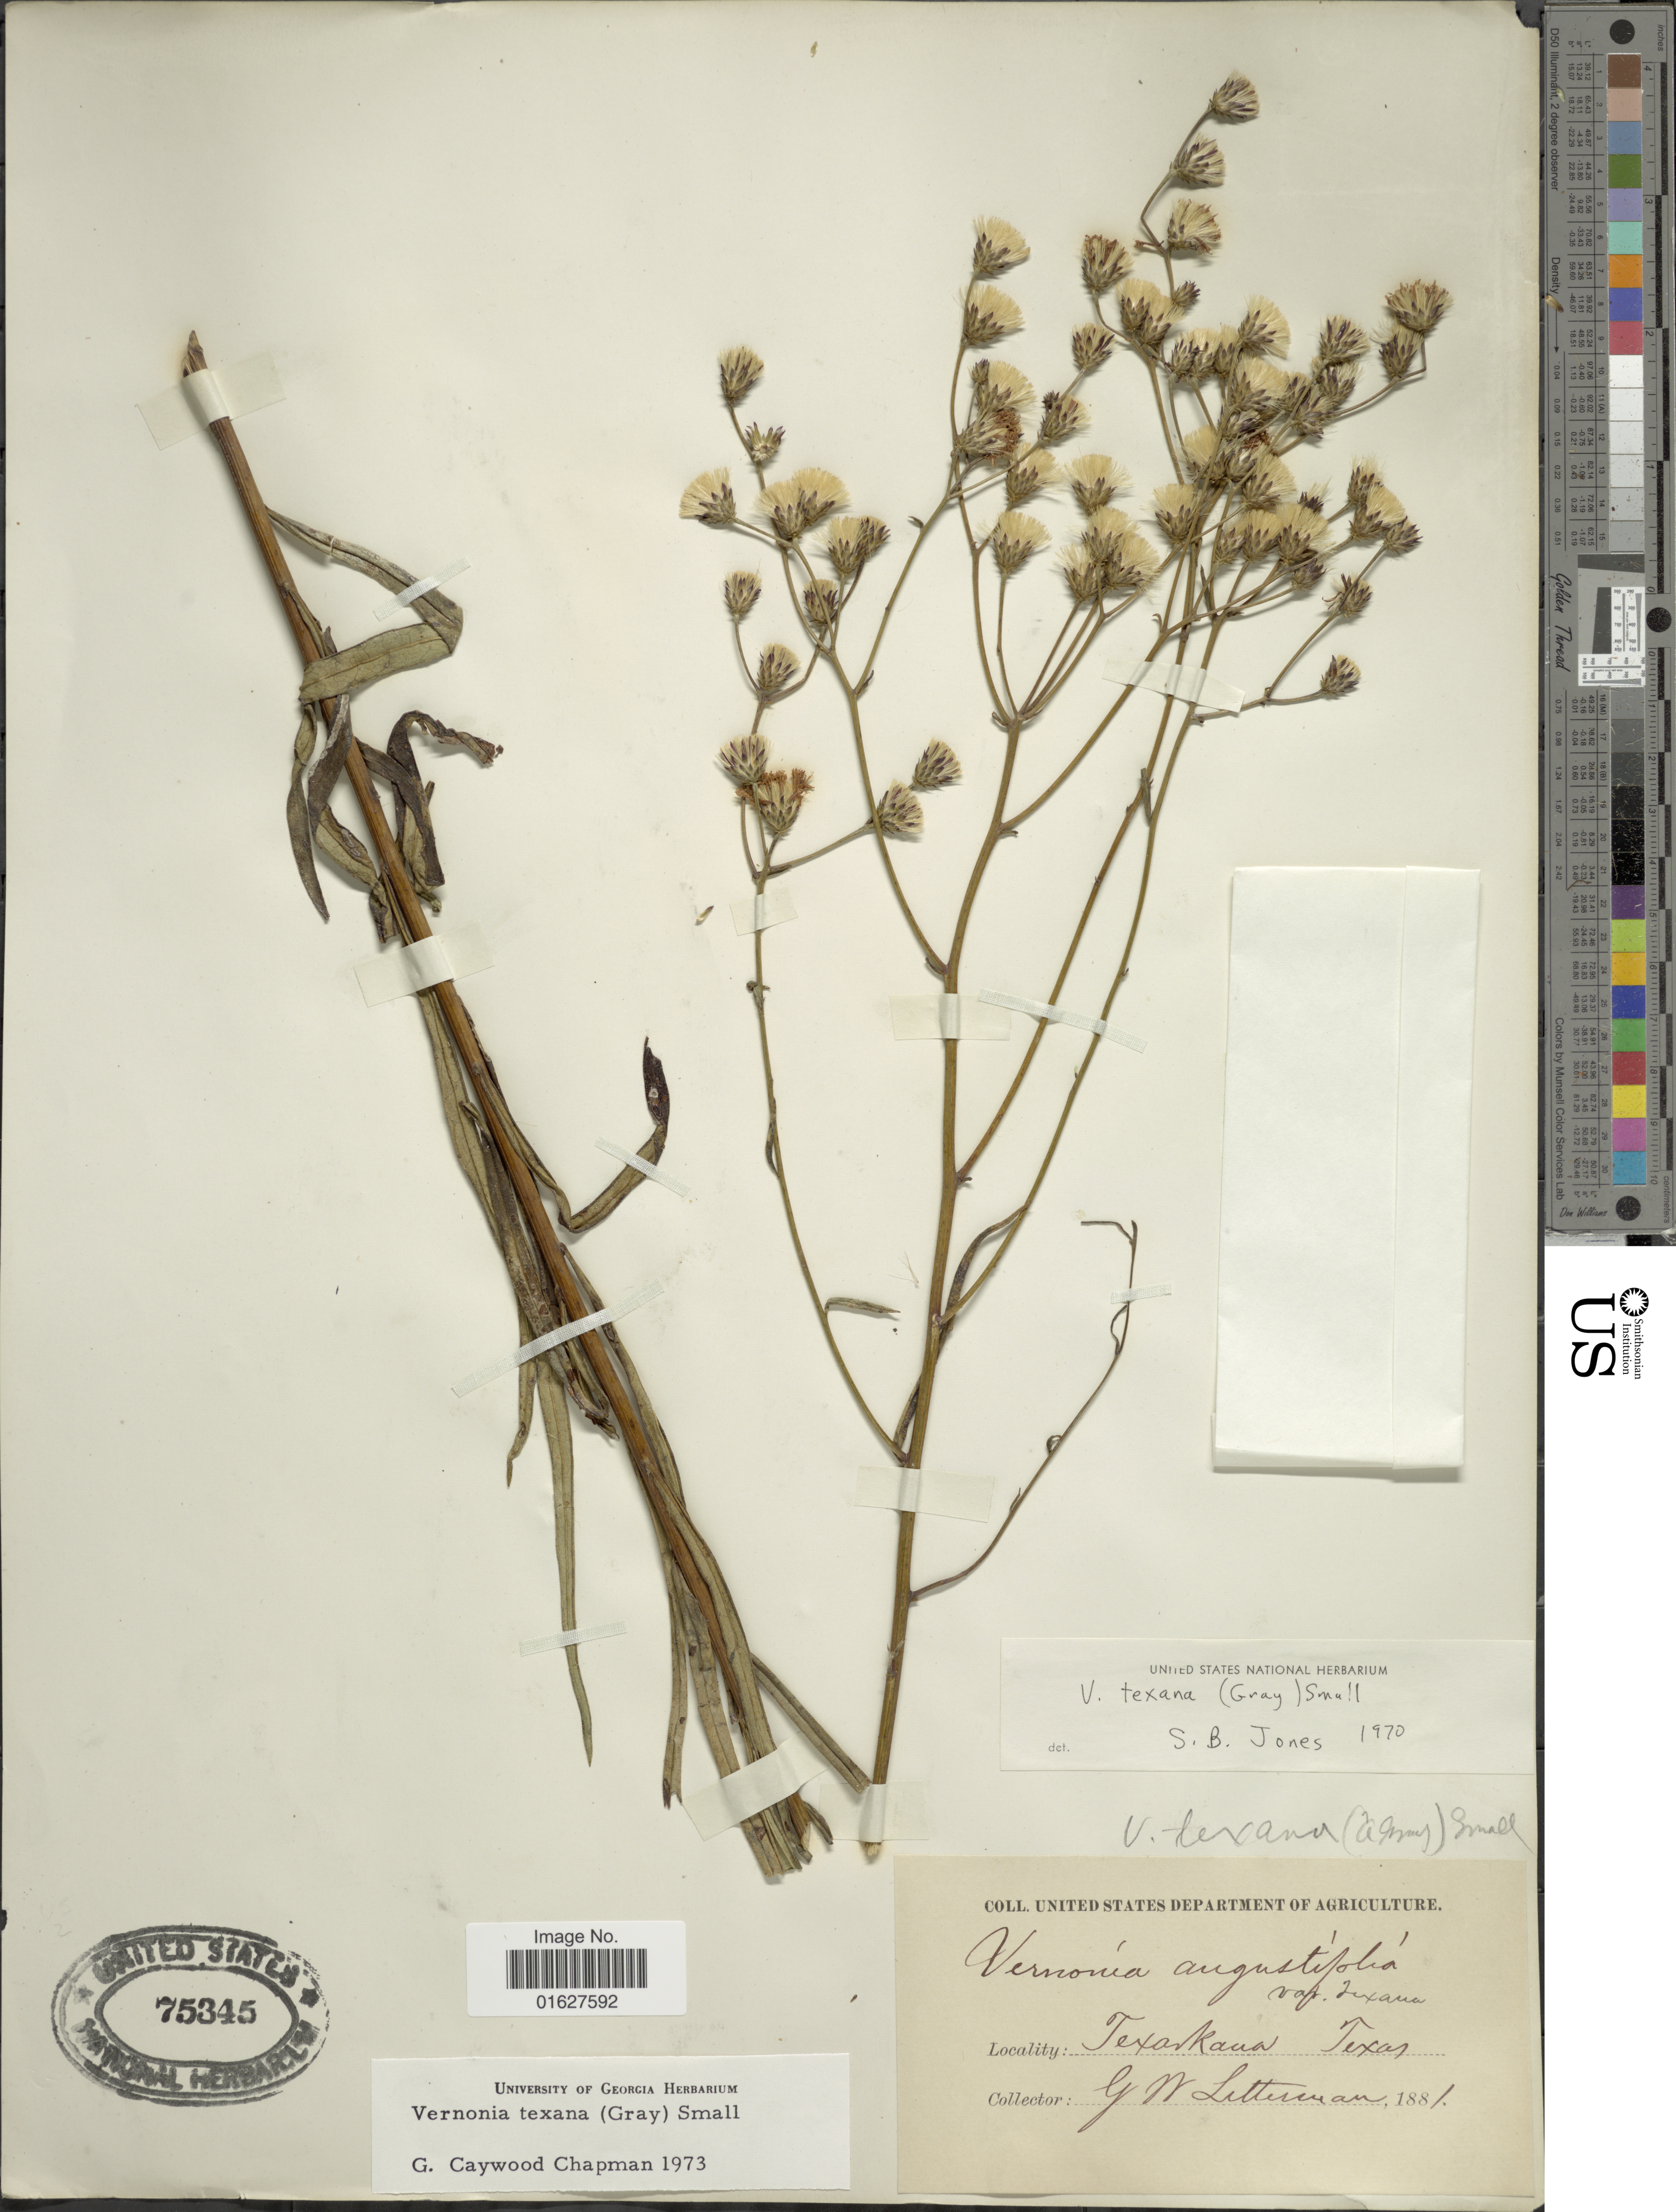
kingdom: Plantae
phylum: Tracheophyta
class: Magnoliopsida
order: Asterales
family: Asteraceae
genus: Vernonia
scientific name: Vernonia texana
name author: (A. Gray) Small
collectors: G. W. Letterman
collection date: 1881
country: United States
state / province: Texas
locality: Texakawa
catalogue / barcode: US 75345